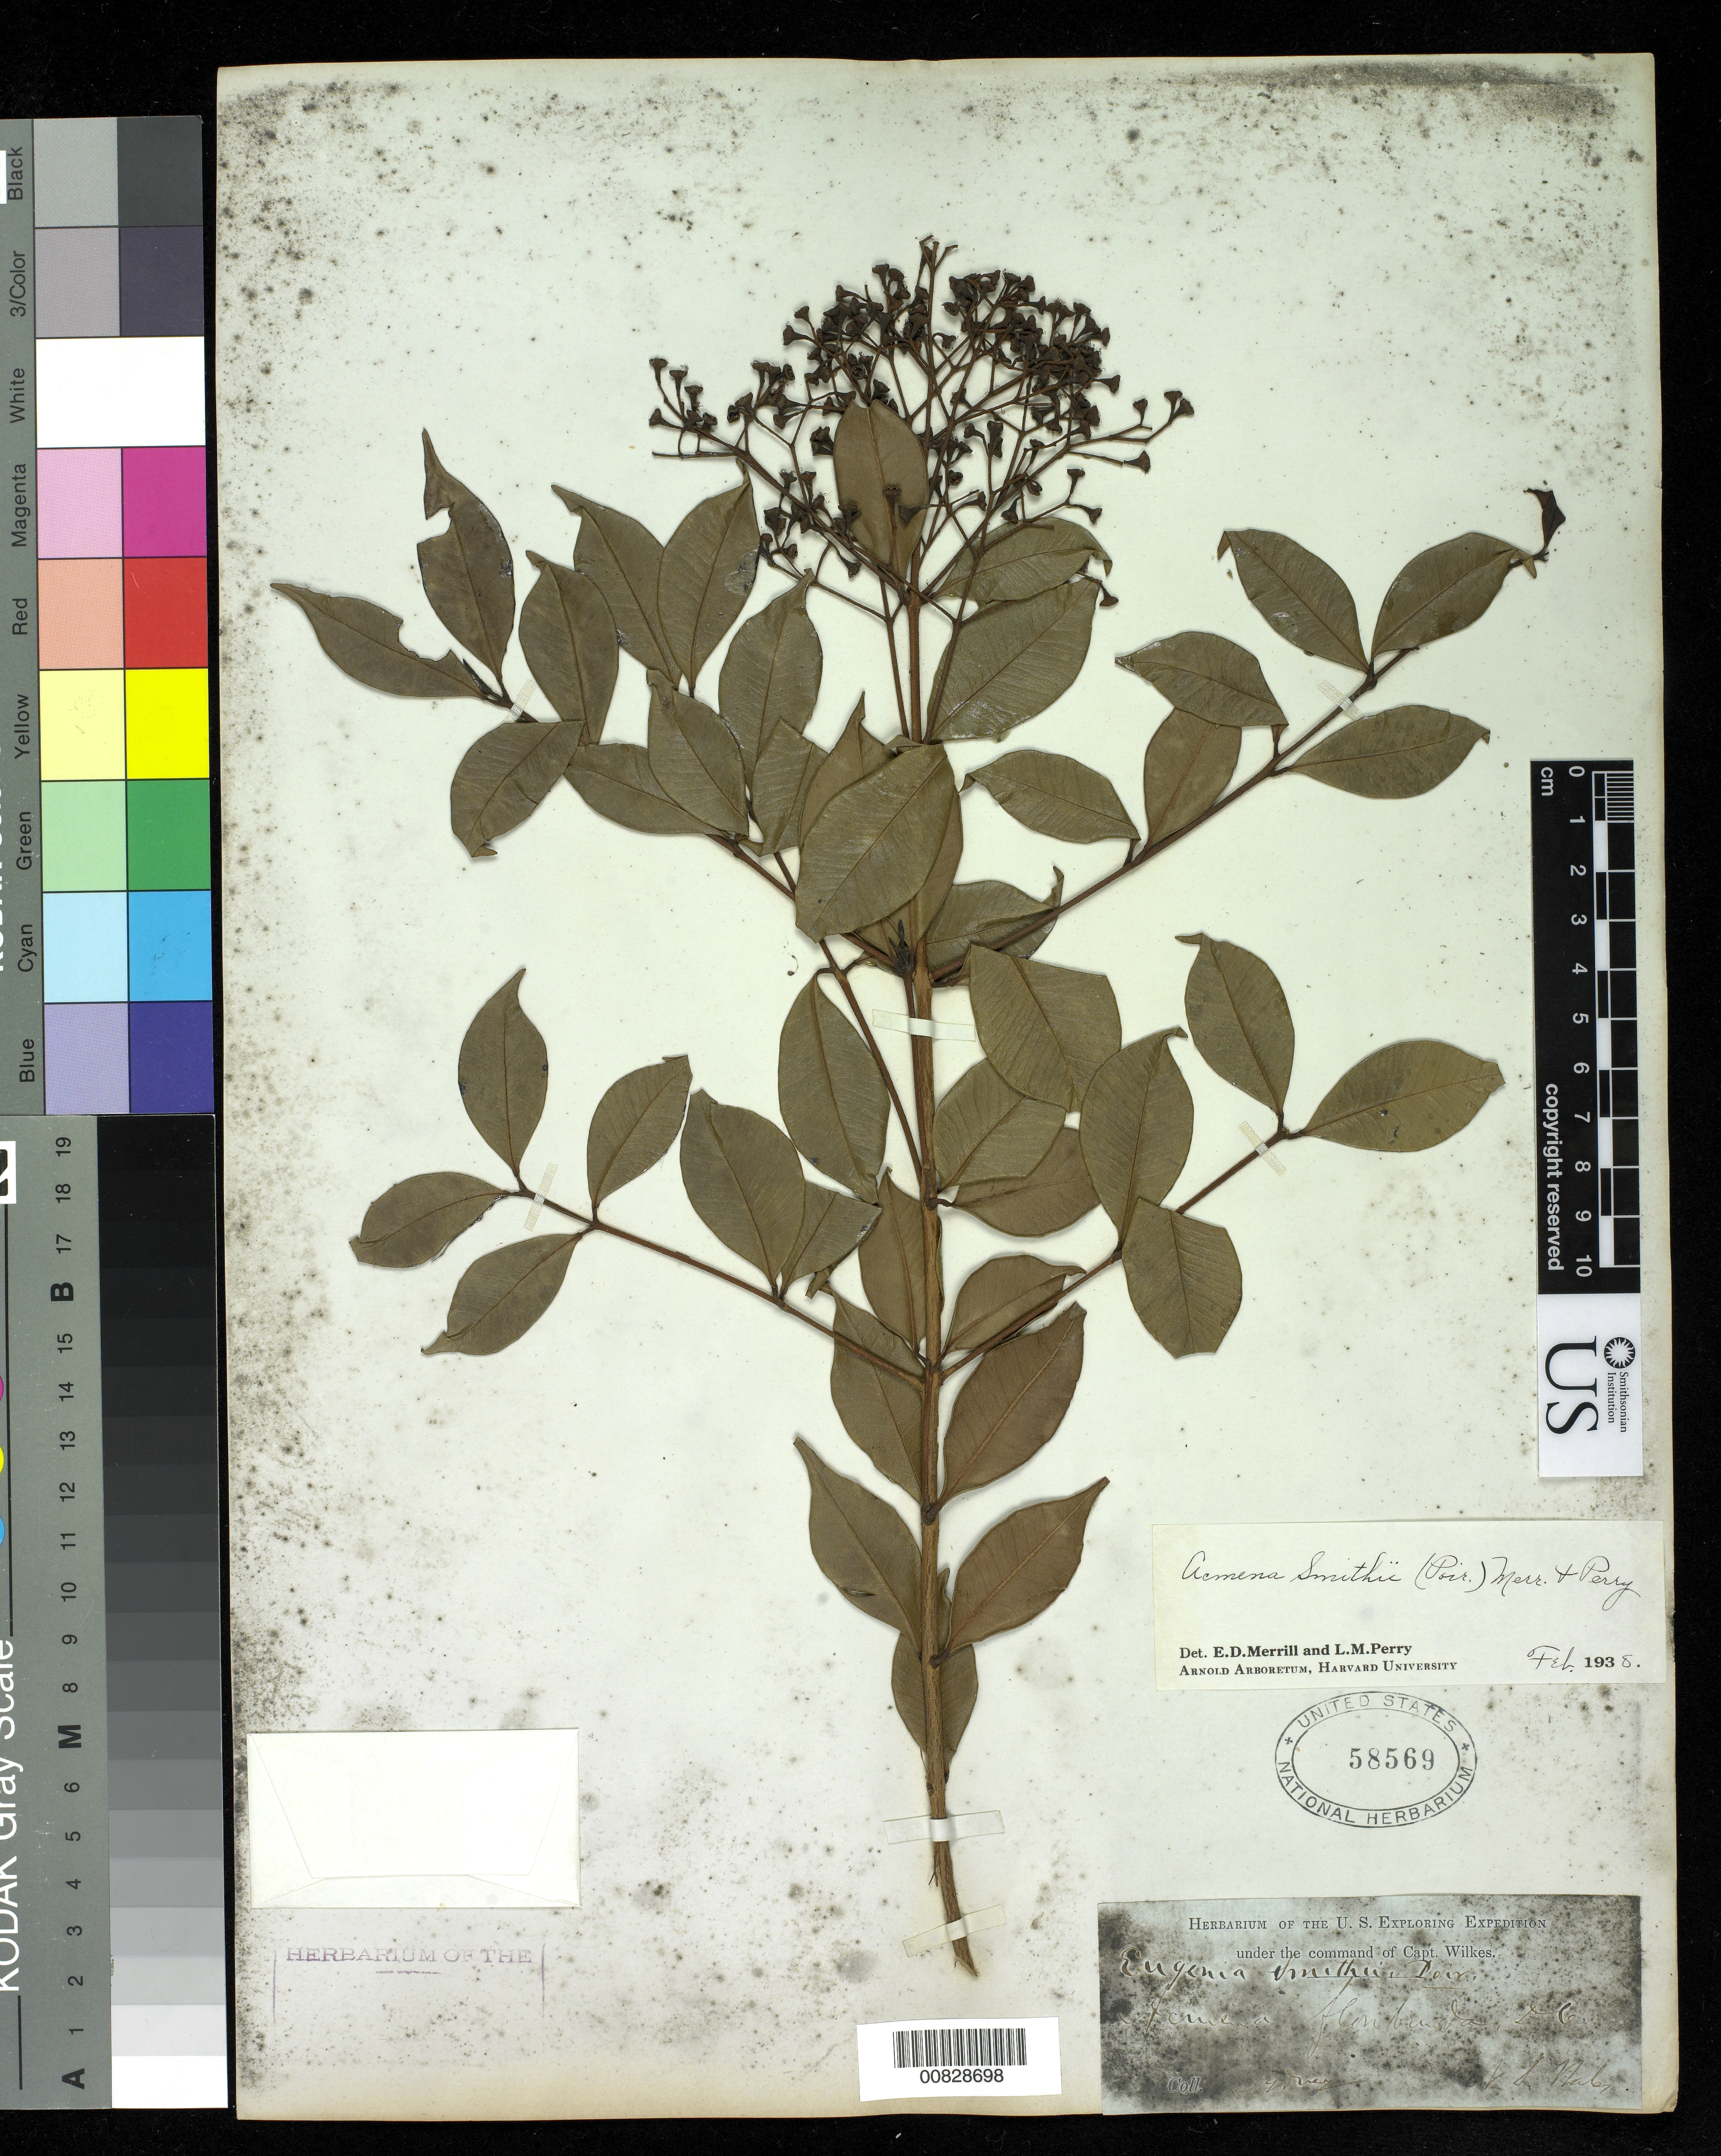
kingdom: Plantae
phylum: Tracheophyta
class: Magnoliopsida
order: Myrtales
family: Myrtaceae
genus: Syzygium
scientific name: Syzygium smithii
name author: (Poir.) Nied.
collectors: Wilkes Explor. Exped.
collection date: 1838/1842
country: Australia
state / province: New South Wales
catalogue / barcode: US 58569